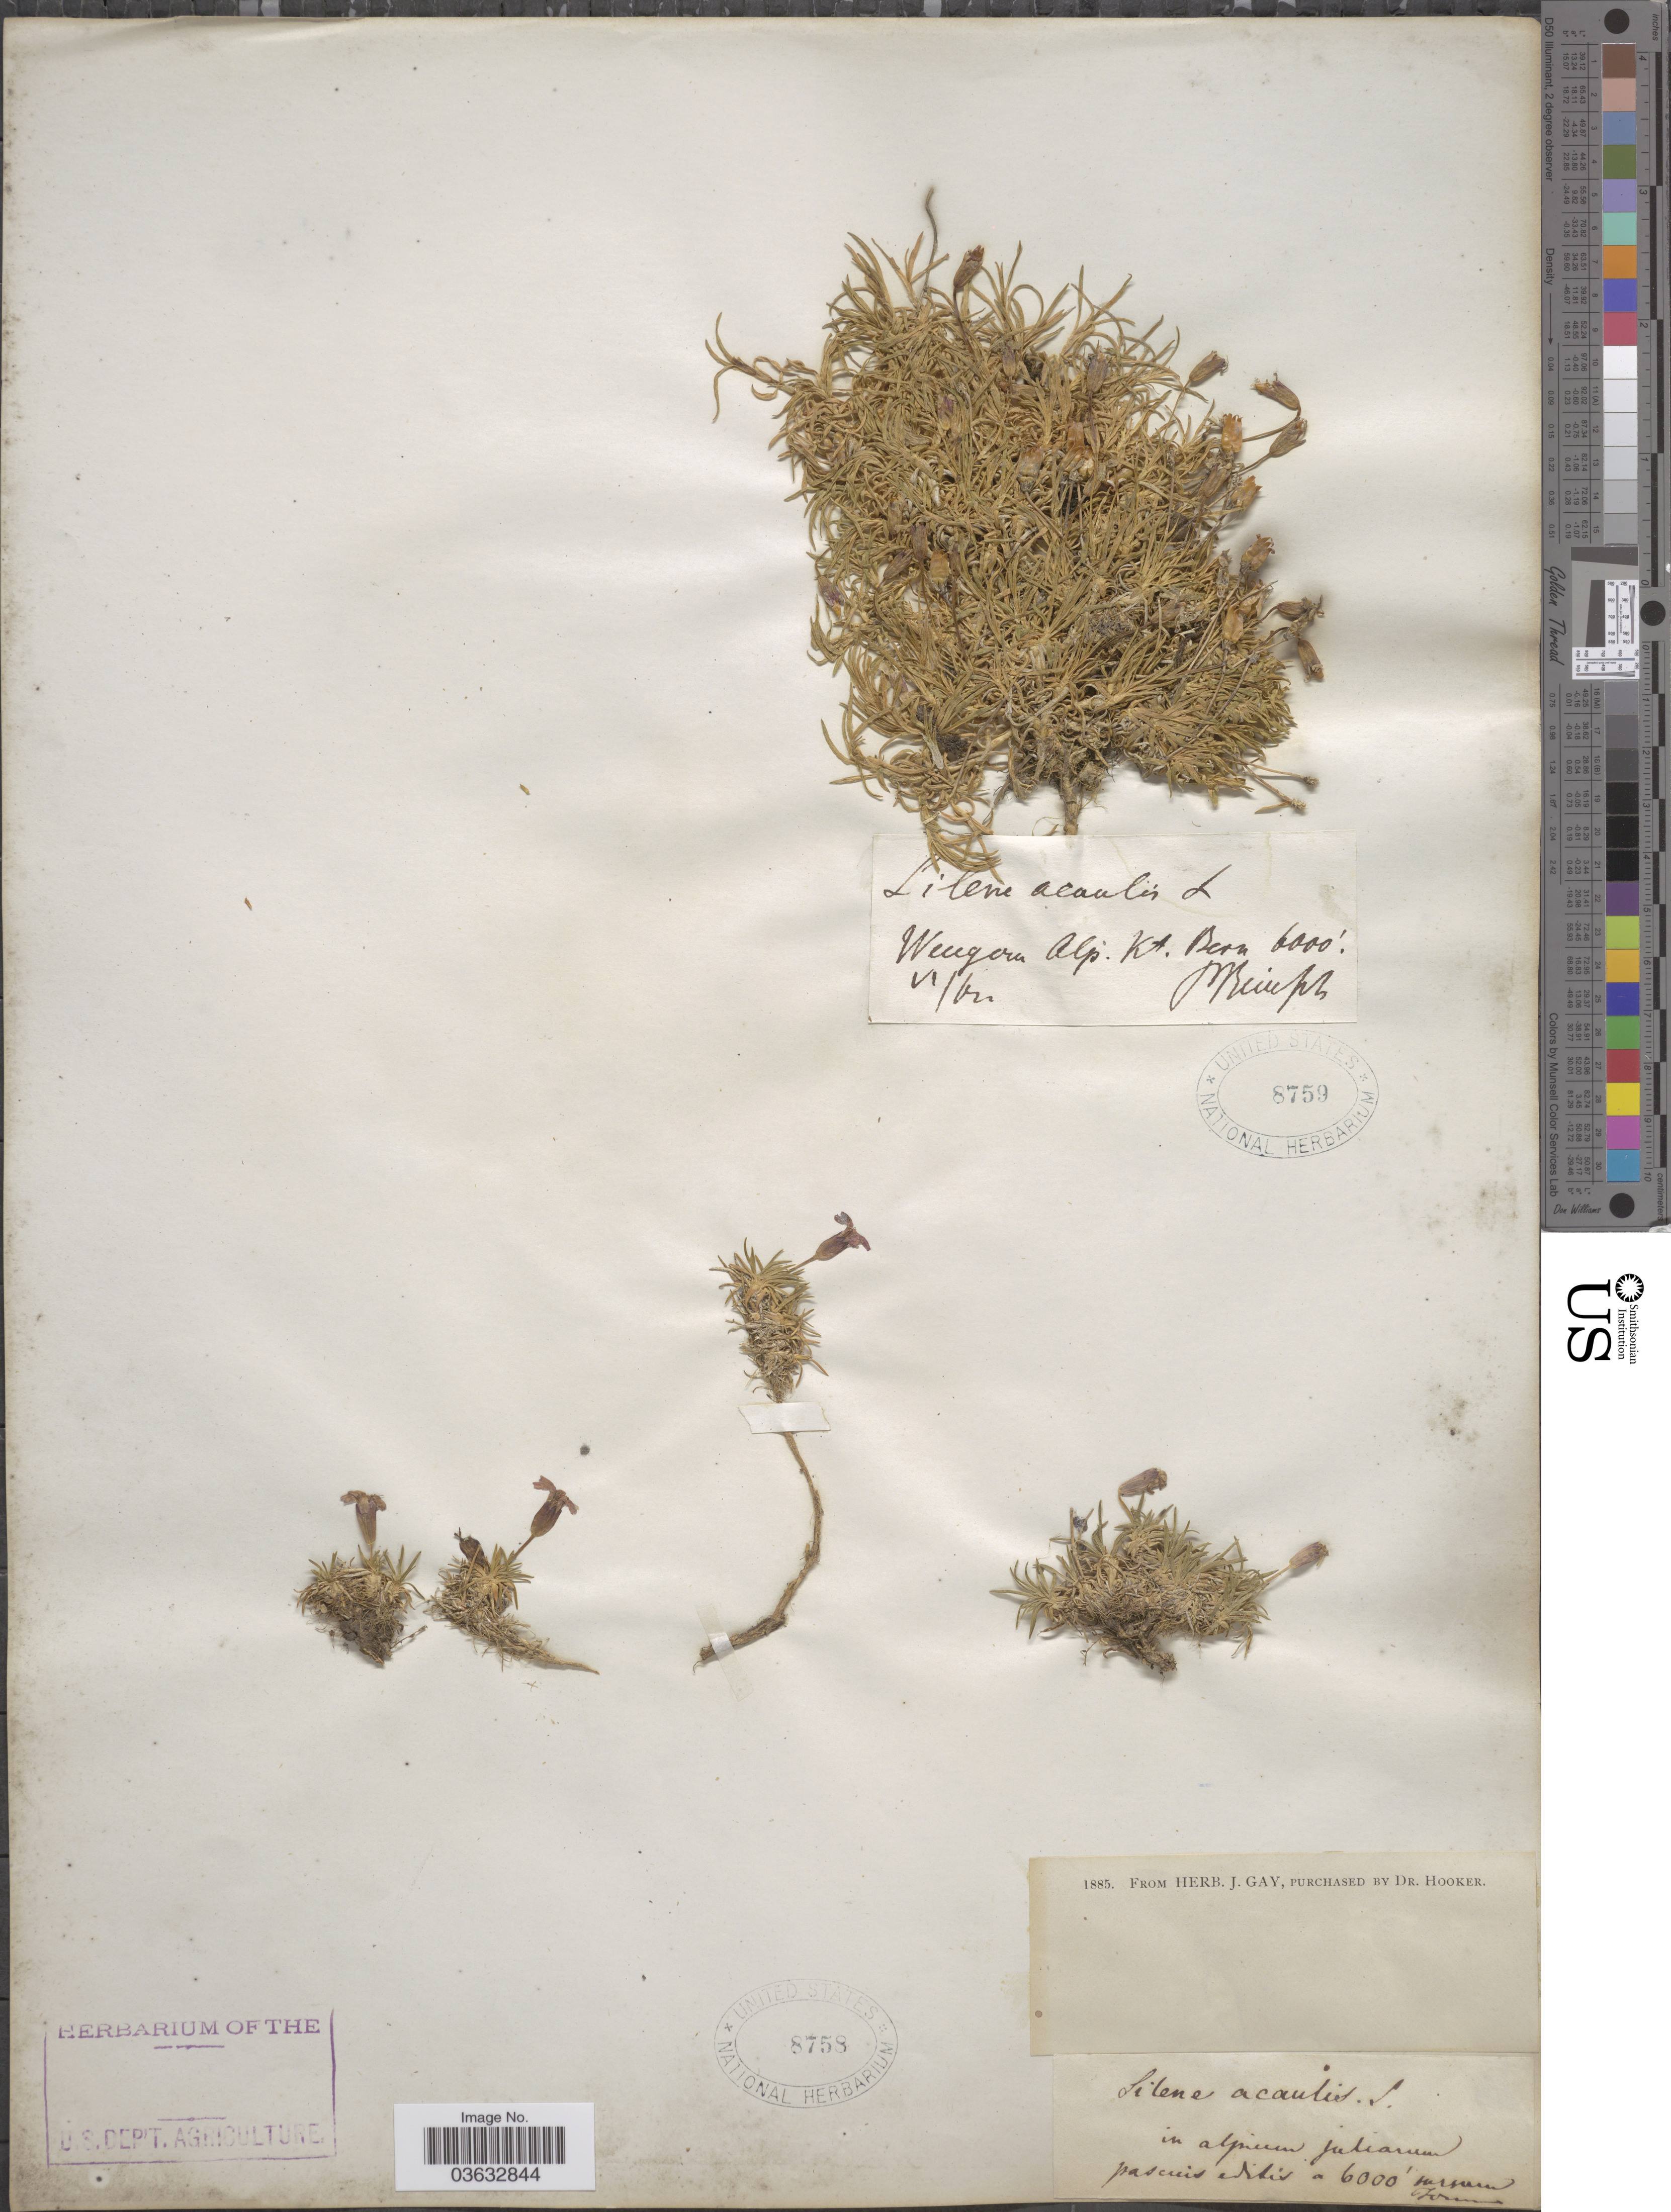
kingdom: Plantae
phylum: Tracheophyta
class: Magnoliopsida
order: Caryophyllales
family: Caryophyllaceae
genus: Silene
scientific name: Silene acaulis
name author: (L.) Jacq.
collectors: Tomm.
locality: In alpium juliarum pascuis editis.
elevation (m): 1829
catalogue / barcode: US 8758